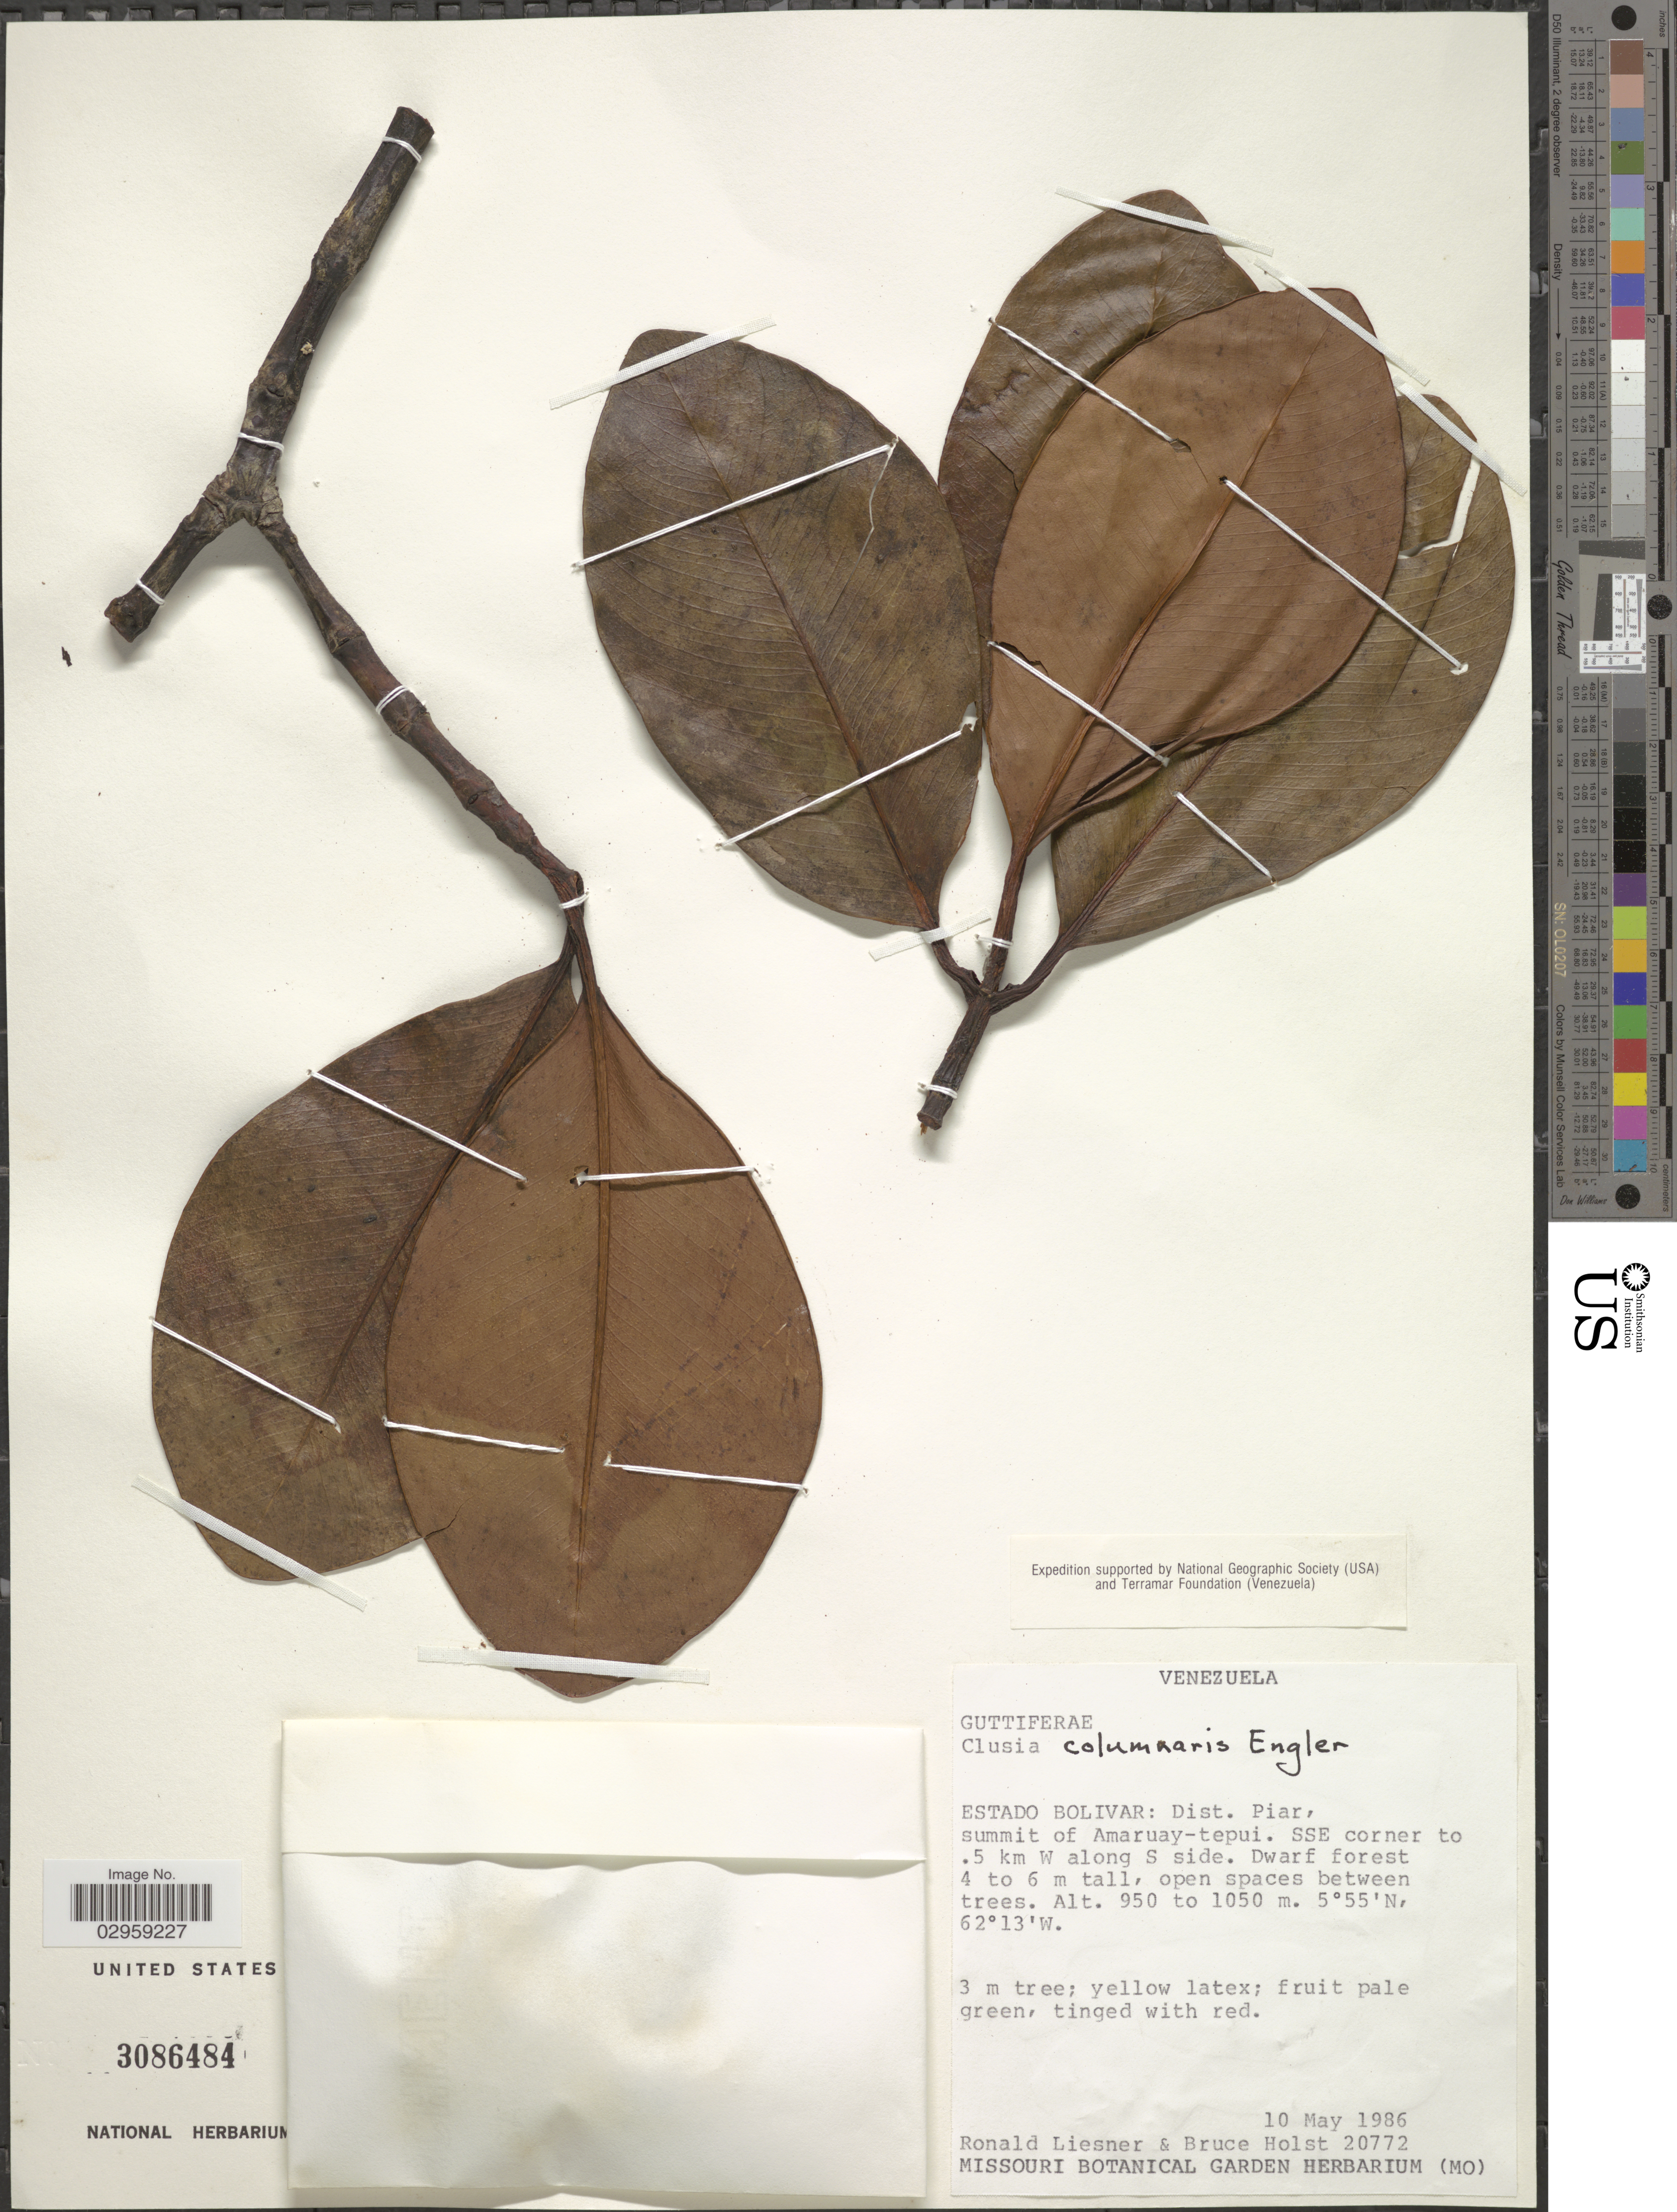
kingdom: Plantae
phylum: Tracheophyta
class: Magnoliopsida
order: Malpighiales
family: Clusiaceae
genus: Clusia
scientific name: Clusia columnaris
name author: Engl.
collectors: R. L. Liesner & B. Holst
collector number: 20772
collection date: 1986-05-10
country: Venezuela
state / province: Bolivar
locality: Dist. Piar, summit of Amaruay-tepui. SSE corner to .5 km W along S side.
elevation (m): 950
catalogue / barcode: US 3086484